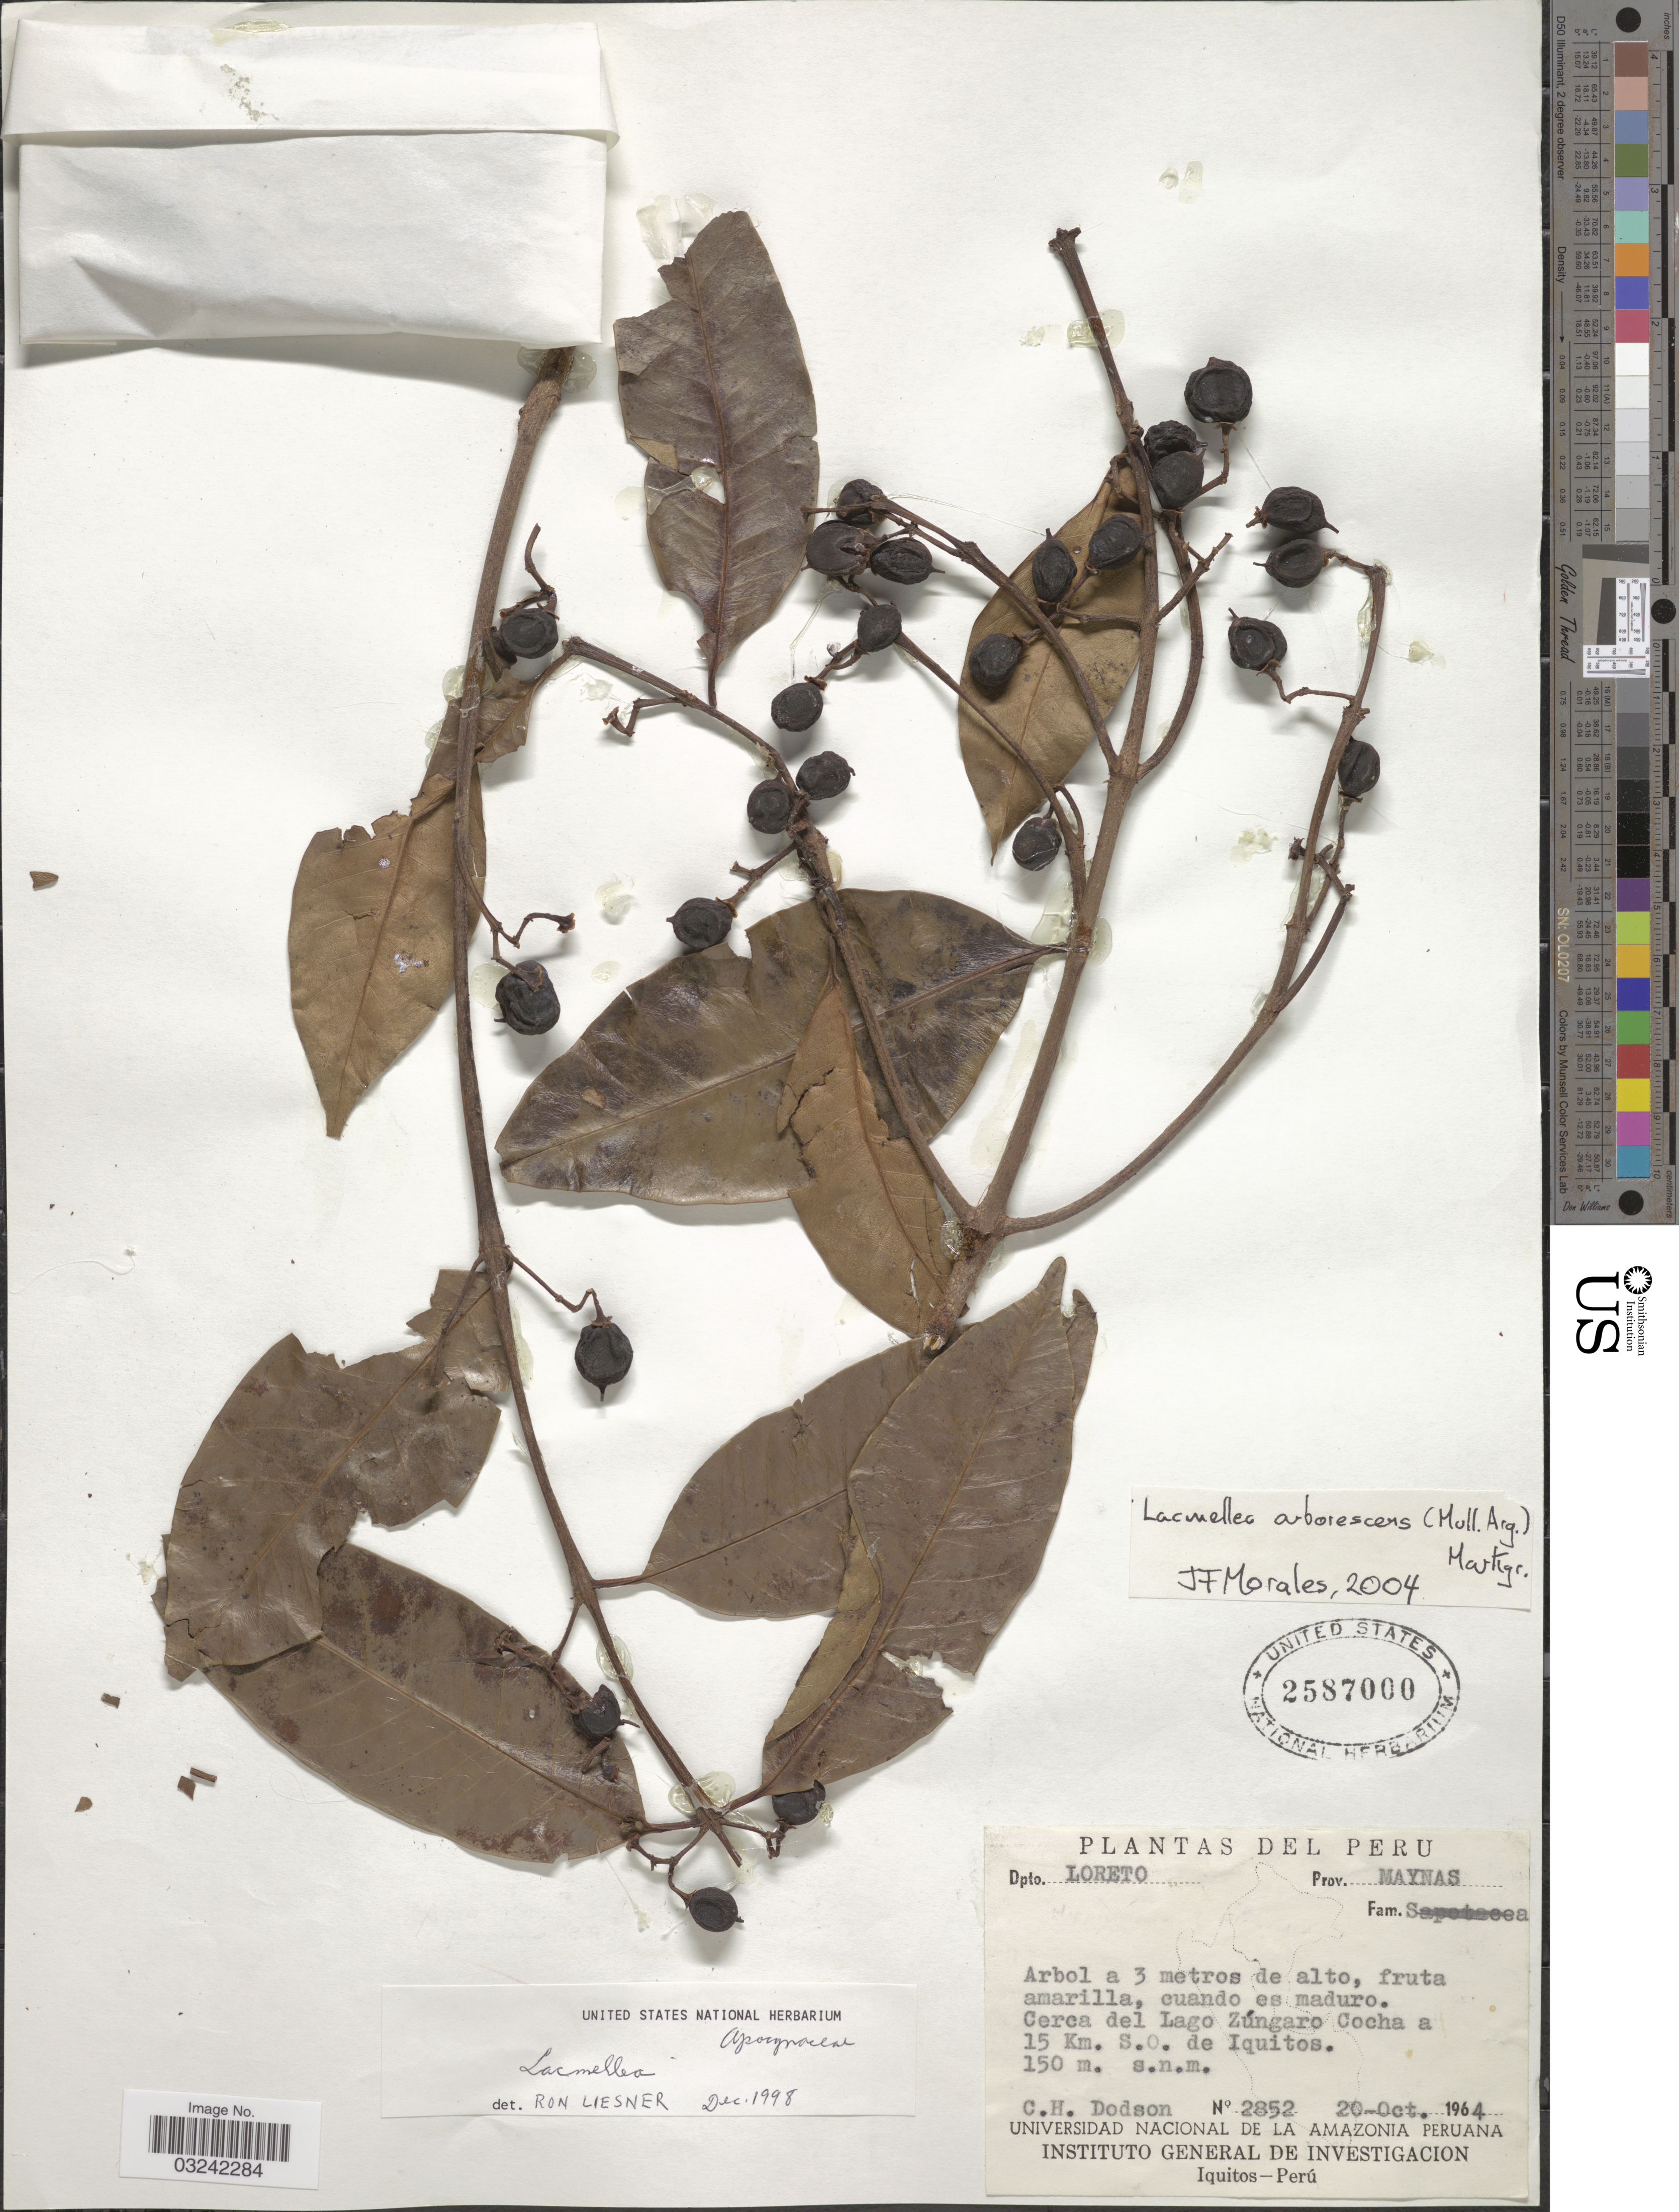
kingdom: Plantae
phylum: Tracheophyta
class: Magnoliopsida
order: Gentianales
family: Apocynaceae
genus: Lacmellea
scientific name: Lacmellea arborescens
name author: (Müll. Arg.) Markgr.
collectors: C. H. Dodson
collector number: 2852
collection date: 1964-10-20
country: Peru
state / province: Loreto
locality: Dpto. Loreto Prov. Maynas. Cerca del Lago Zúngaro Cocha a 15 Km. S. O. de Iquitos.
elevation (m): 150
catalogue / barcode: US 2587000